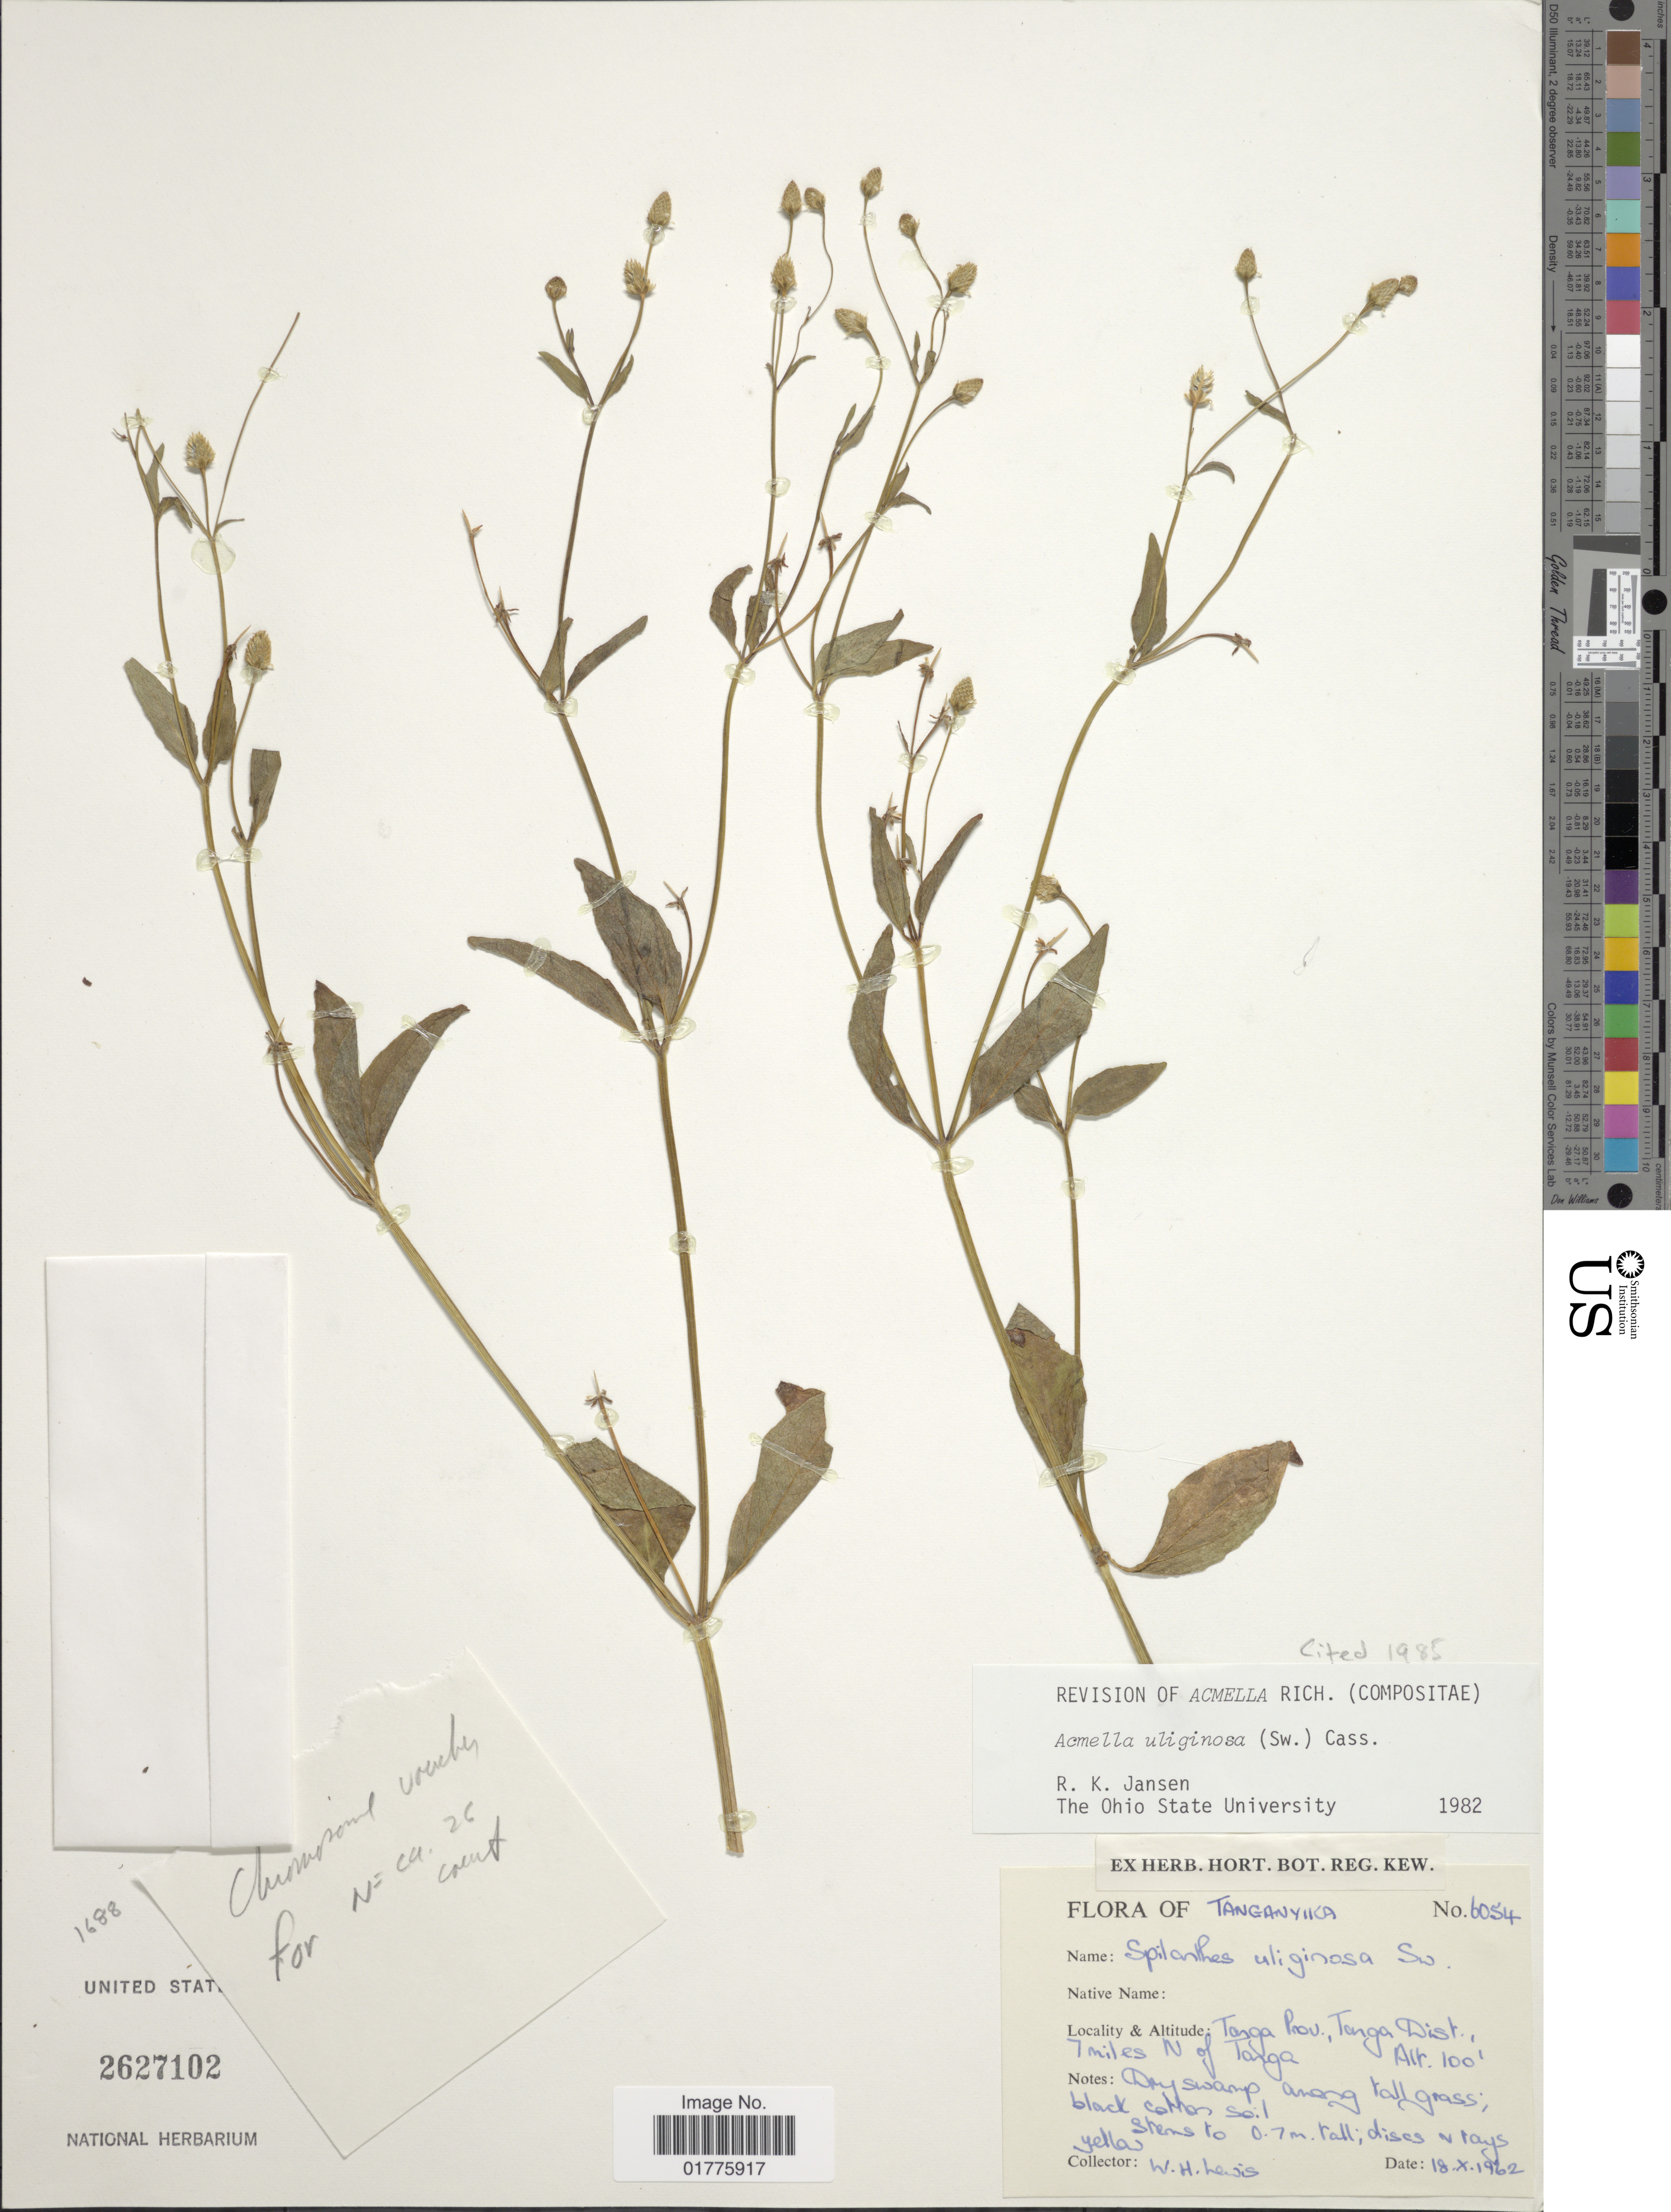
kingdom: Plantae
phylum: Tracheophyta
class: Magnoliopsida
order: Asterales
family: Asteraceae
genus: Acmella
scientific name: Acmella uliginosa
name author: (Sw.) Cass.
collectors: W. H. Lewis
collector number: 6054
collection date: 1962-10-18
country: Tanzania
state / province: Tanga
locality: Tanganyika, Tanga Prov. Tanga Dist., 7 miles N of Tanga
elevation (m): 30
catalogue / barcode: US 2627102